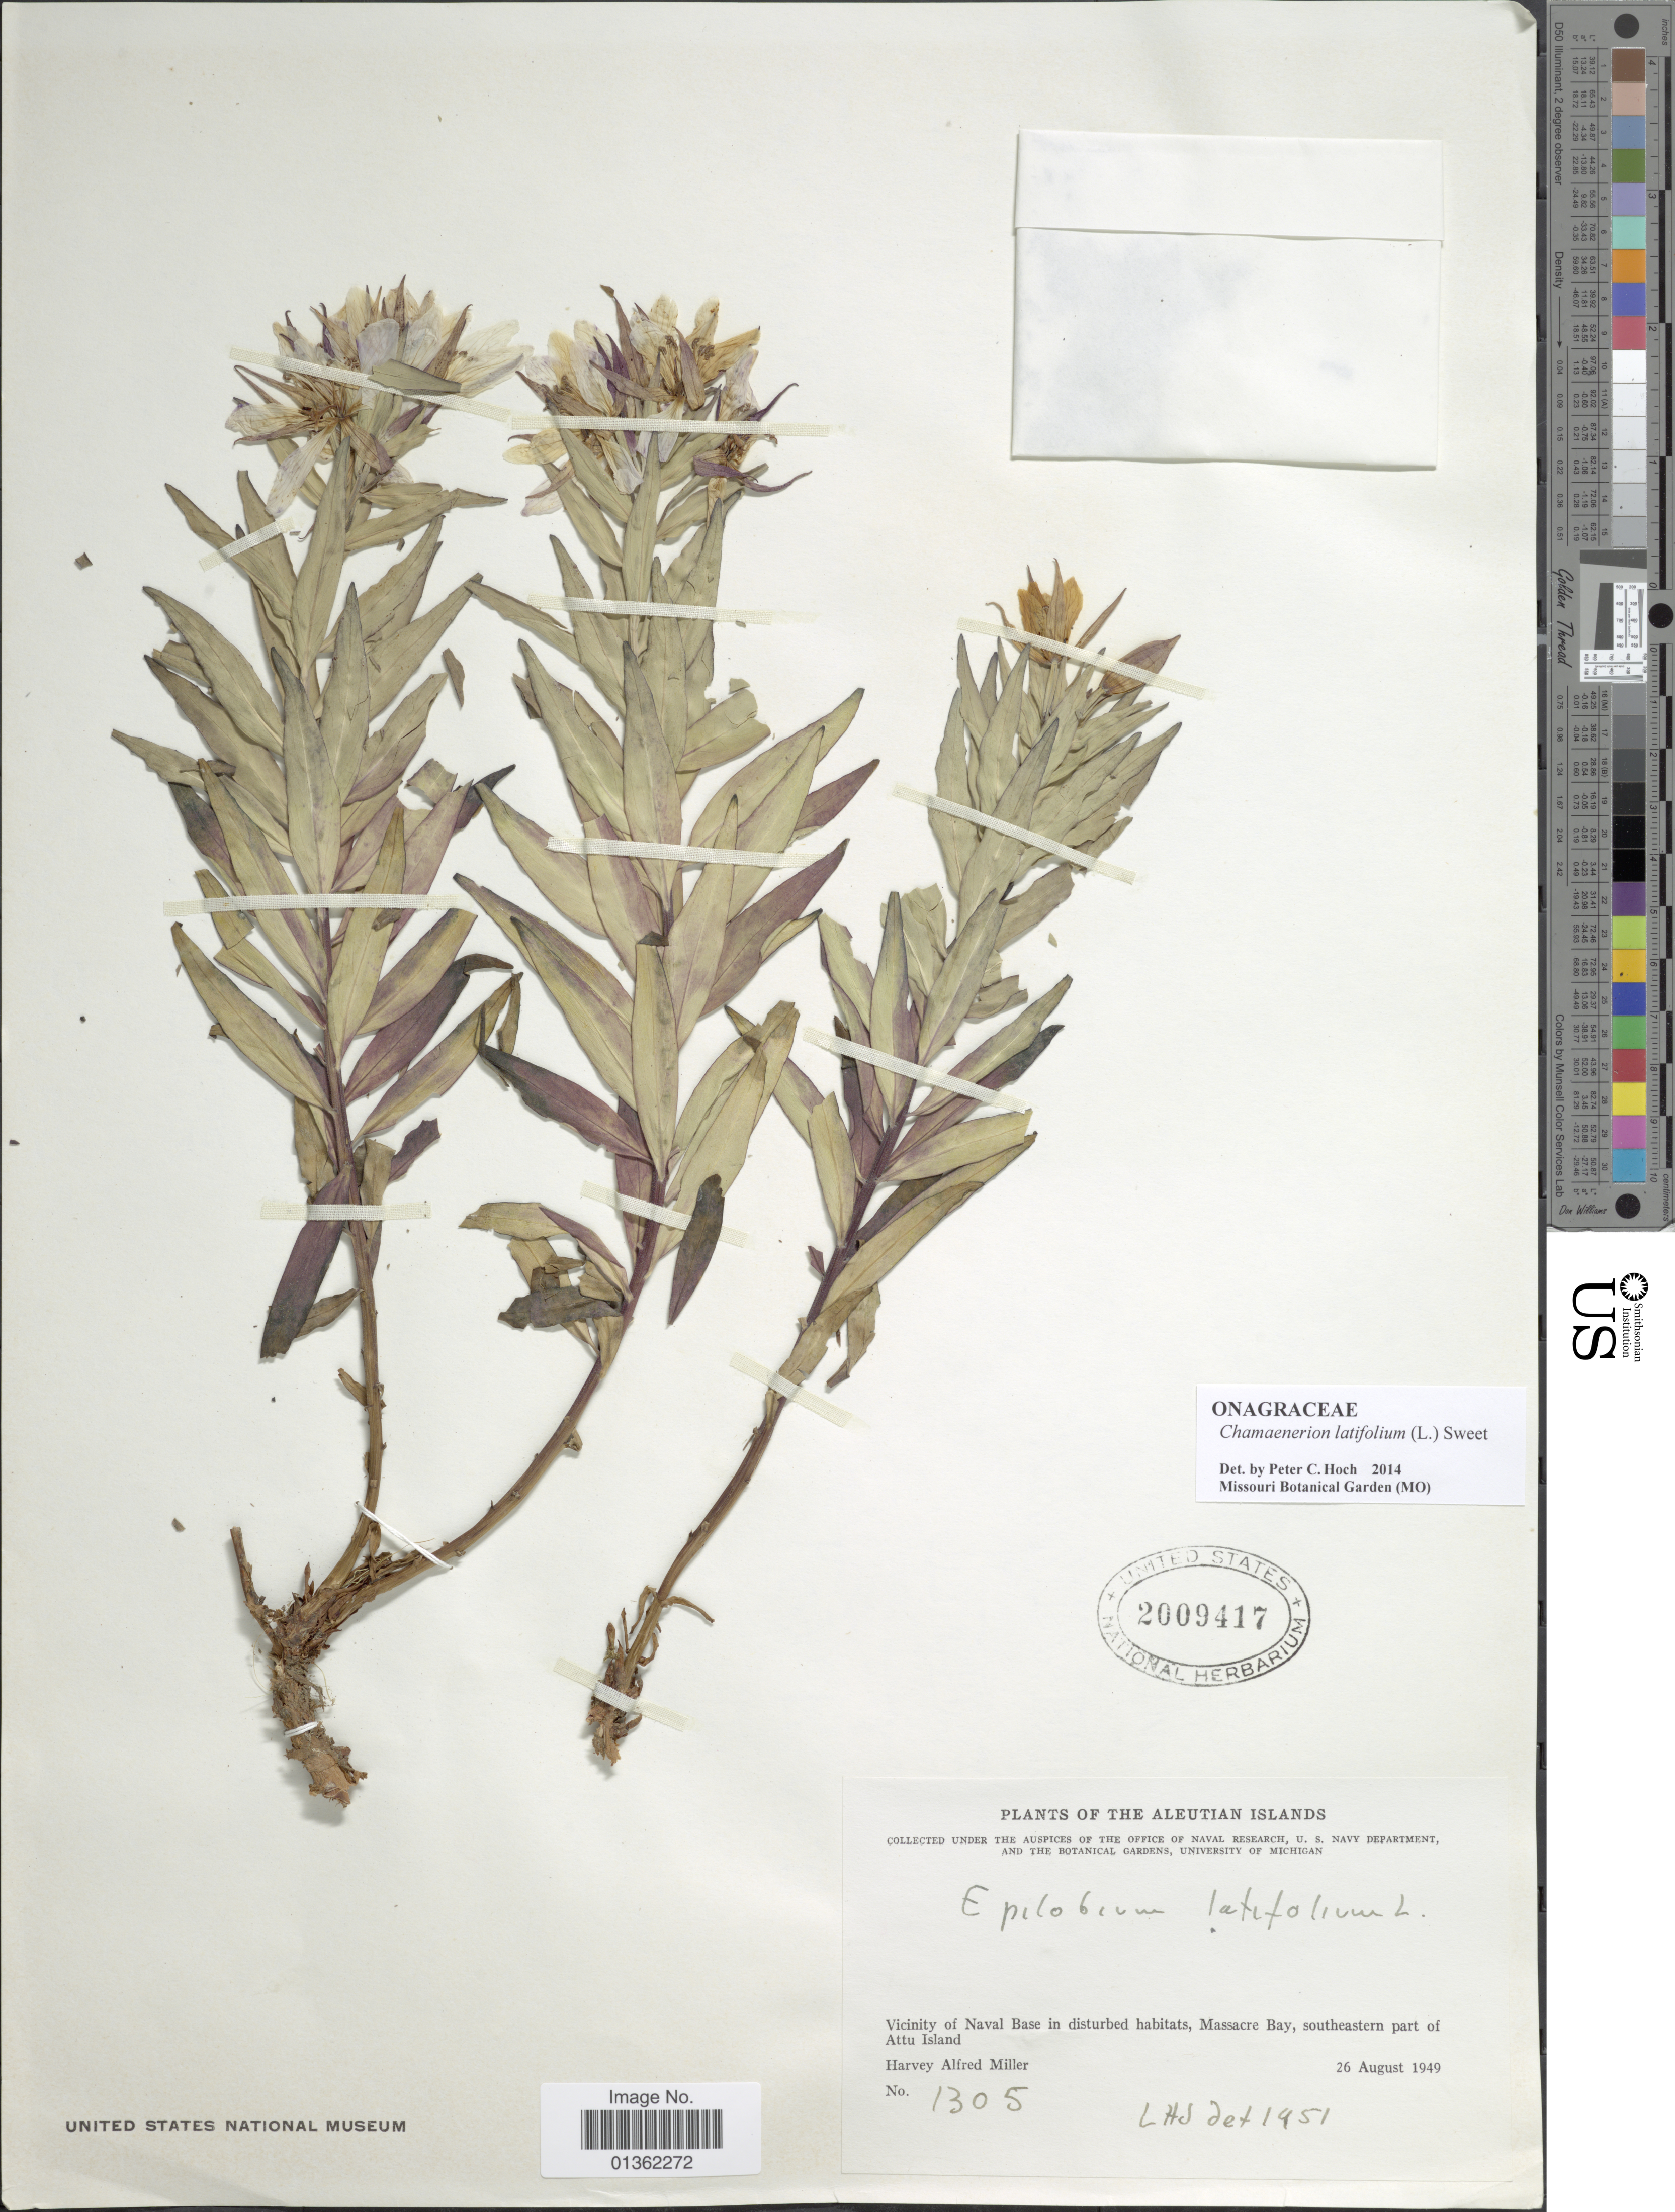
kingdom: Plantae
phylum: Tracheophyta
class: Magnoliopsida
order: Myrtales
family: Onagraceae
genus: Chamaenerion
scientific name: Chamaenerion latifolium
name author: (L.) Th. Fr. & Lange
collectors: H. A. Miller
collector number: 1305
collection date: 1949-08-26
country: United States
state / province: Alaska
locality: Aleutian Islands. Vicinity of Naval Base in disturbed habitats, Massacre Bay, southeastern part of Attu Island.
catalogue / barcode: US 2009417